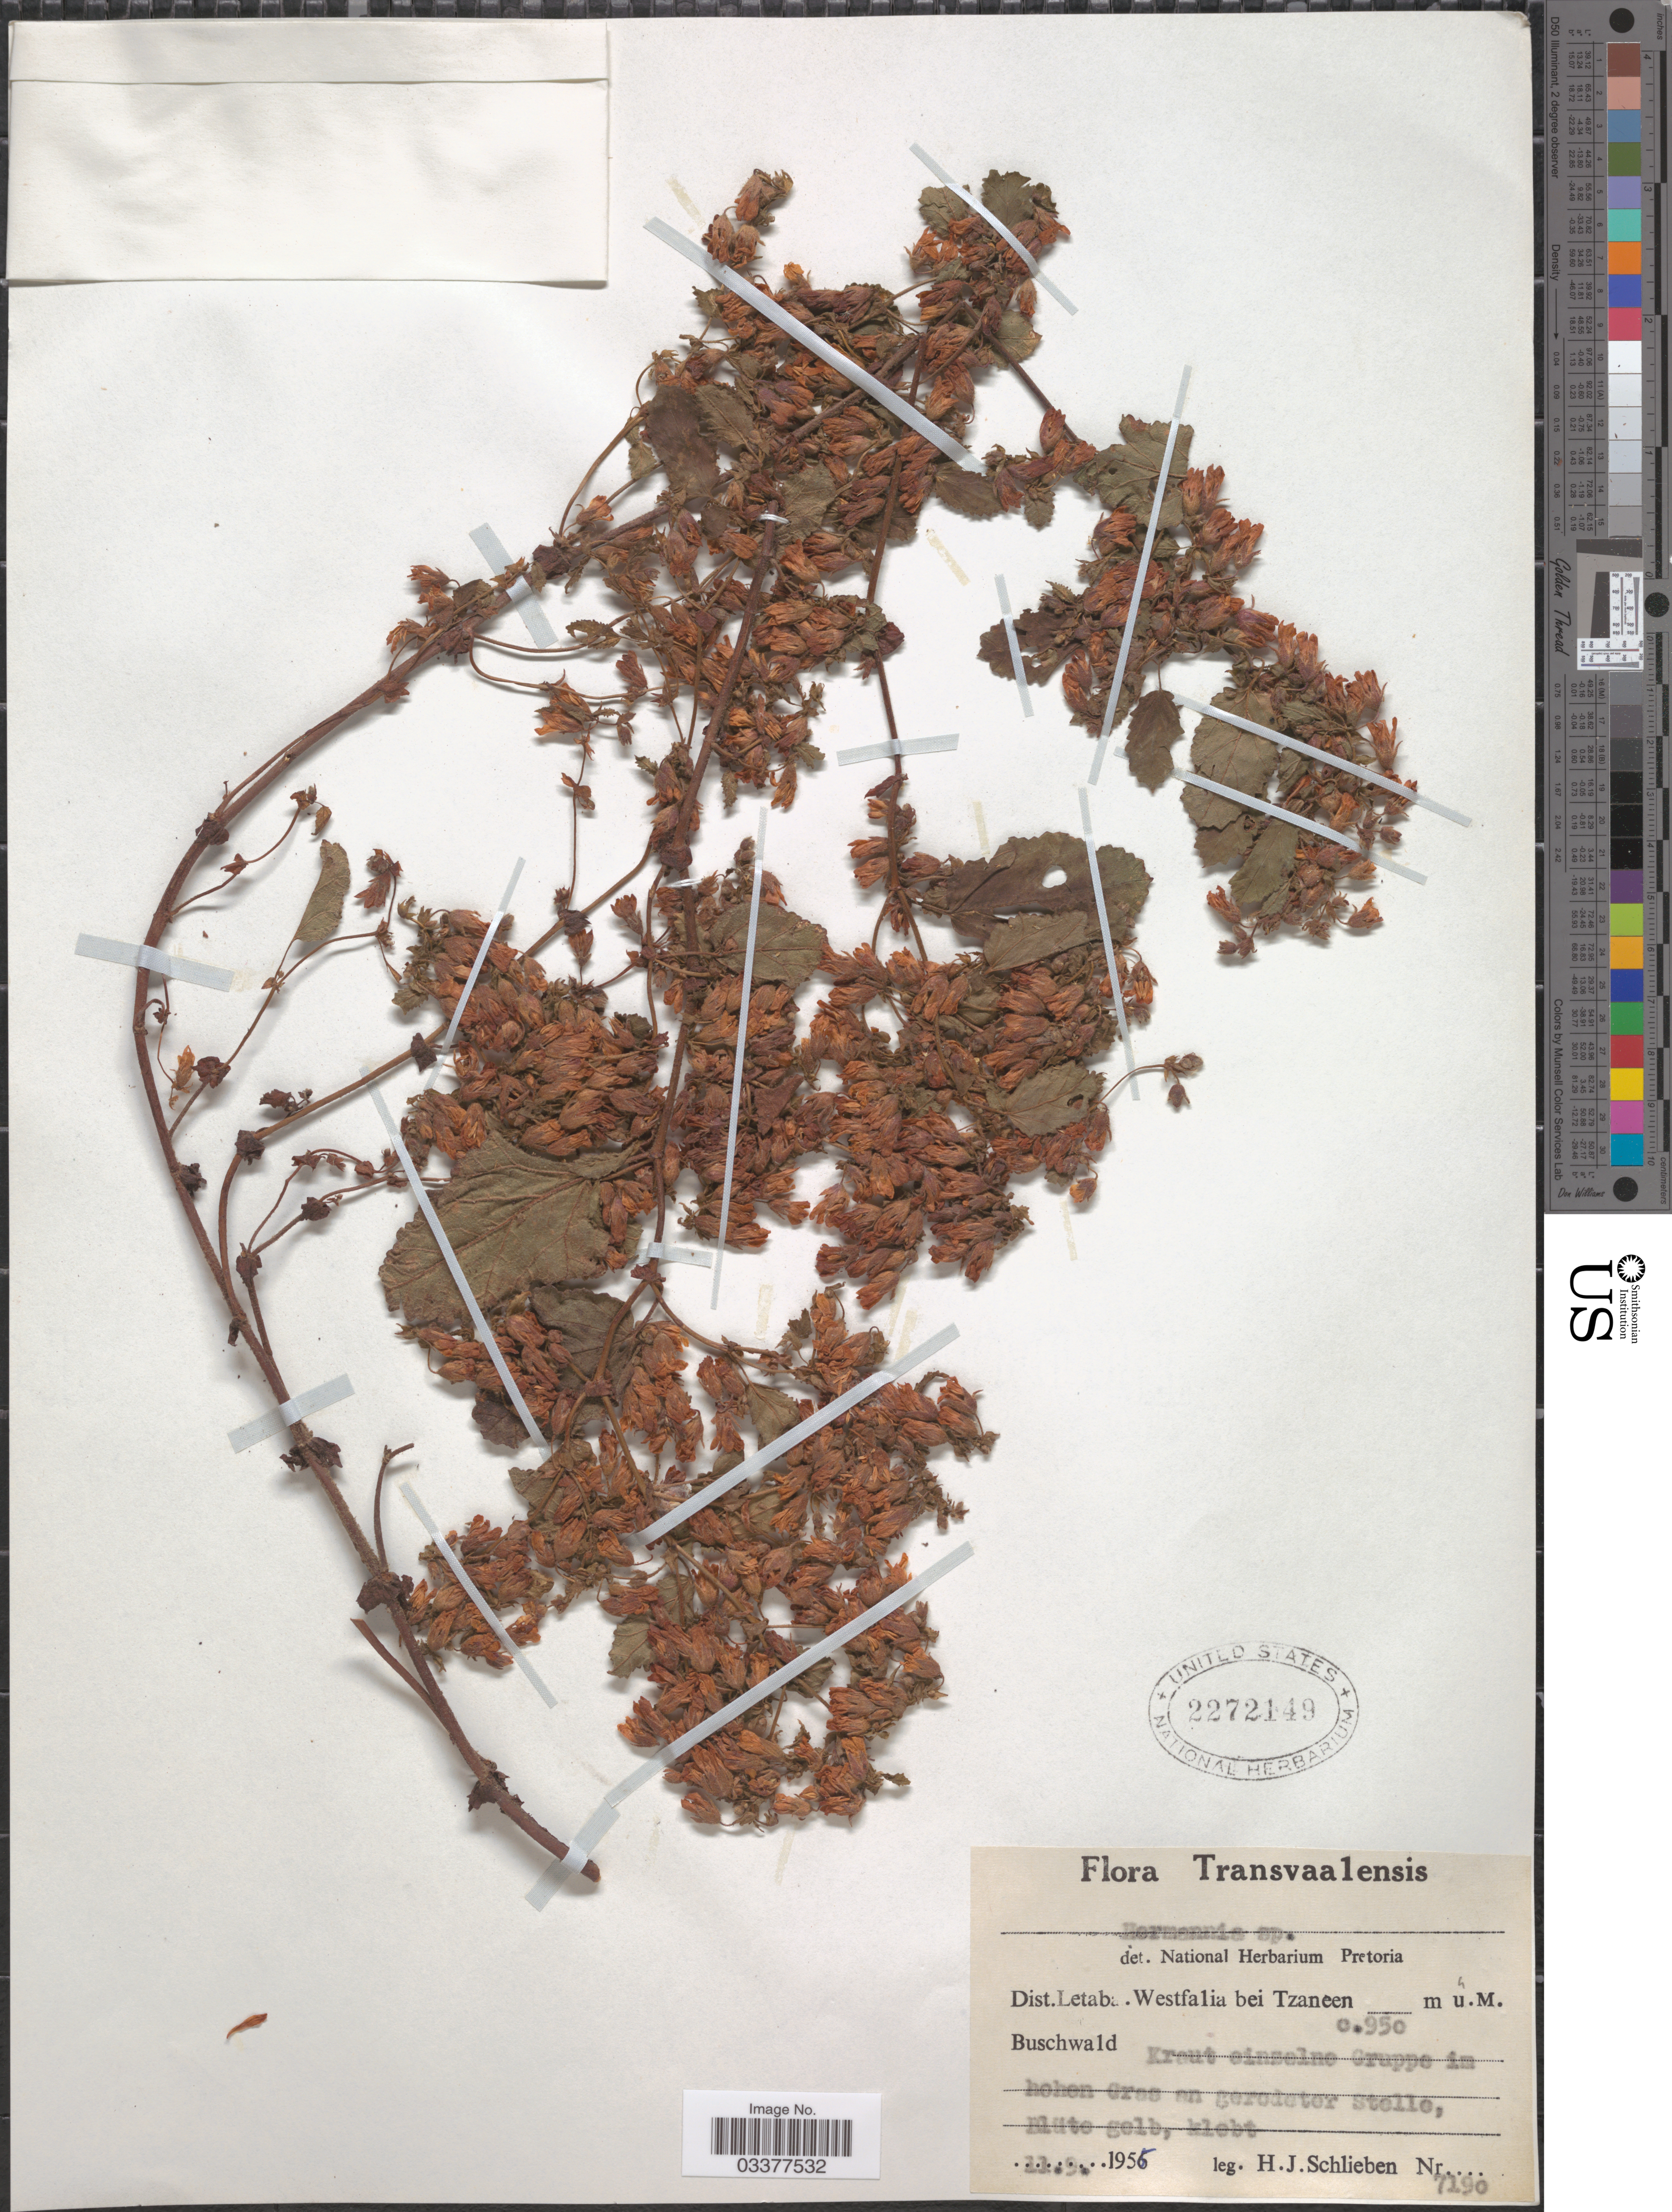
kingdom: Plantae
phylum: Tracheophyta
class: Magnoliopsida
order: Malvales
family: Malvaceae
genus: Hermannia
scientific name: Hermannia sp.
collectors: H. J. Schlieben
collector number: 7190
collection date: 1956-09-11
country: South Africa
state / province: Limpopo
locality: Transvaalensis. Dist. Letaba. Westfalia bei Tzaneen.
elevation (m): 950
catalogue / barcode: US 2272149